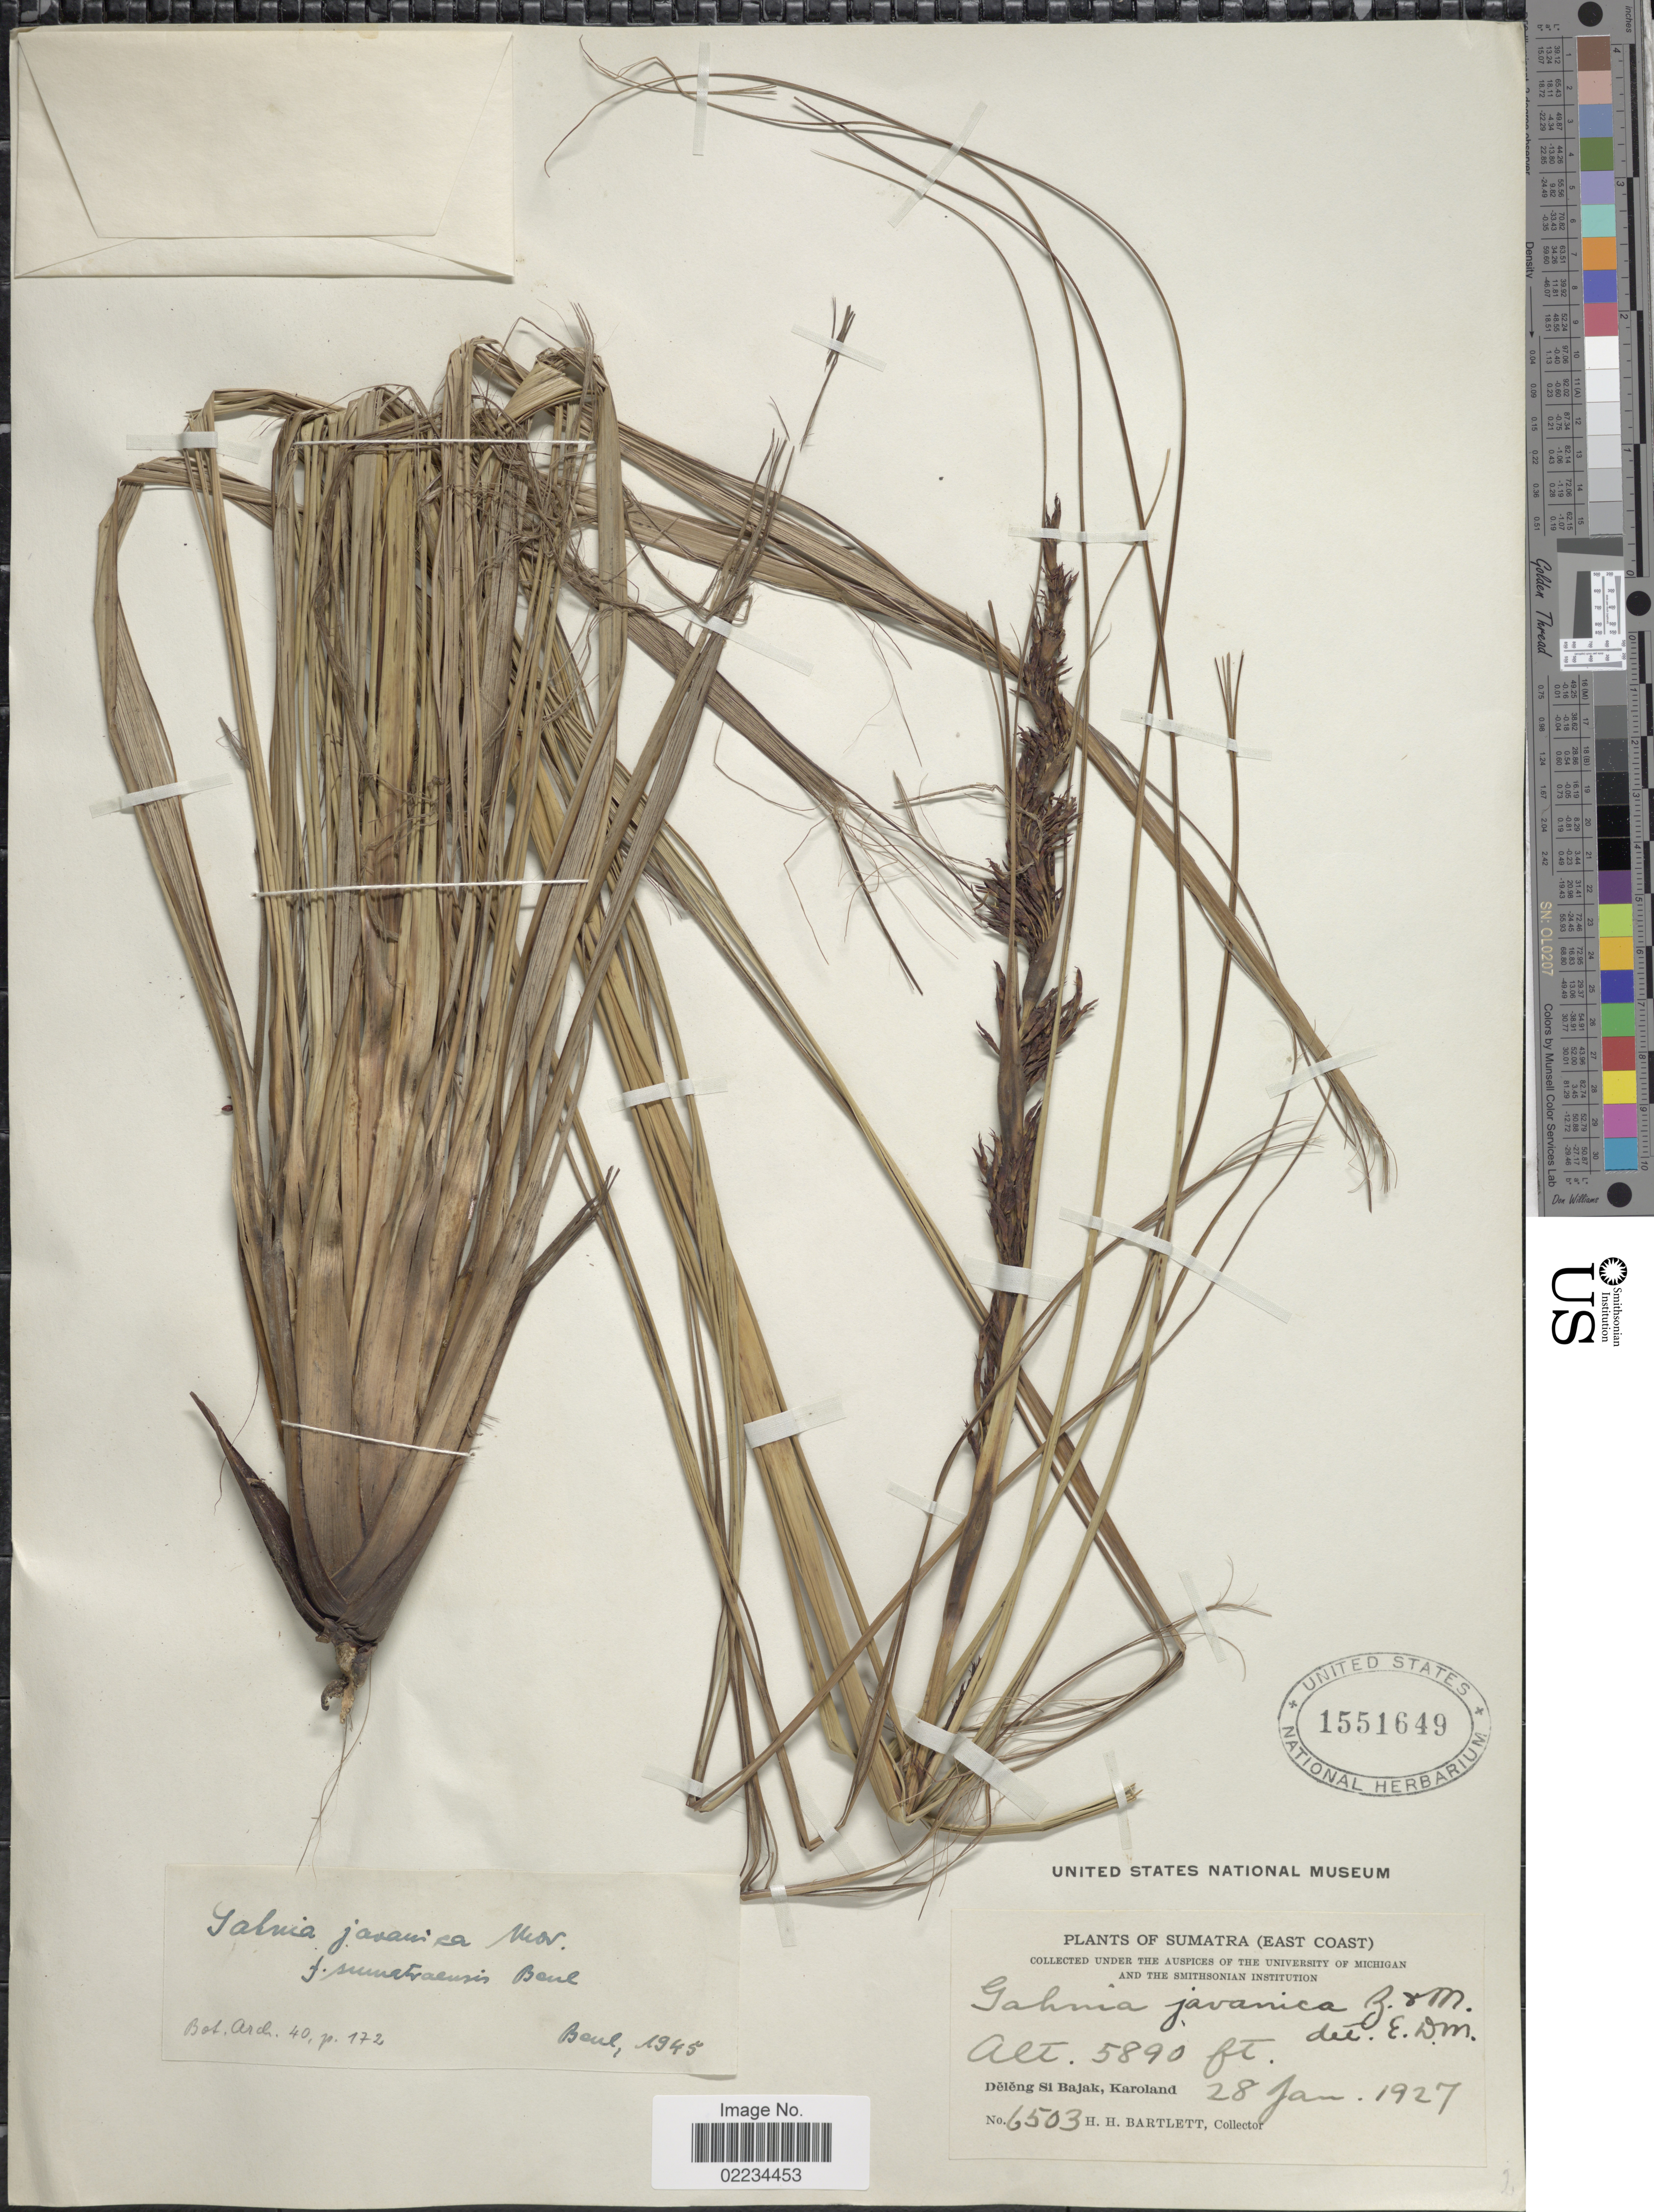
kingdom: Plantae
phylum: Tracheophyta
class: Liliopsida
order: Poales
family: Cyperaceae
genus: Gahnia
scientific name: Gahnia javanica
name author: Moritzi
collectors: H. H. Bartlett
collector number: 6503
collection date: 1927-01-28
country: Indonesia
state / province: Sumatra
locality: (East Coast), Deleng Si Bajak, Karoland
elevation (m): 1795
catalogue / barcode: US 1551649